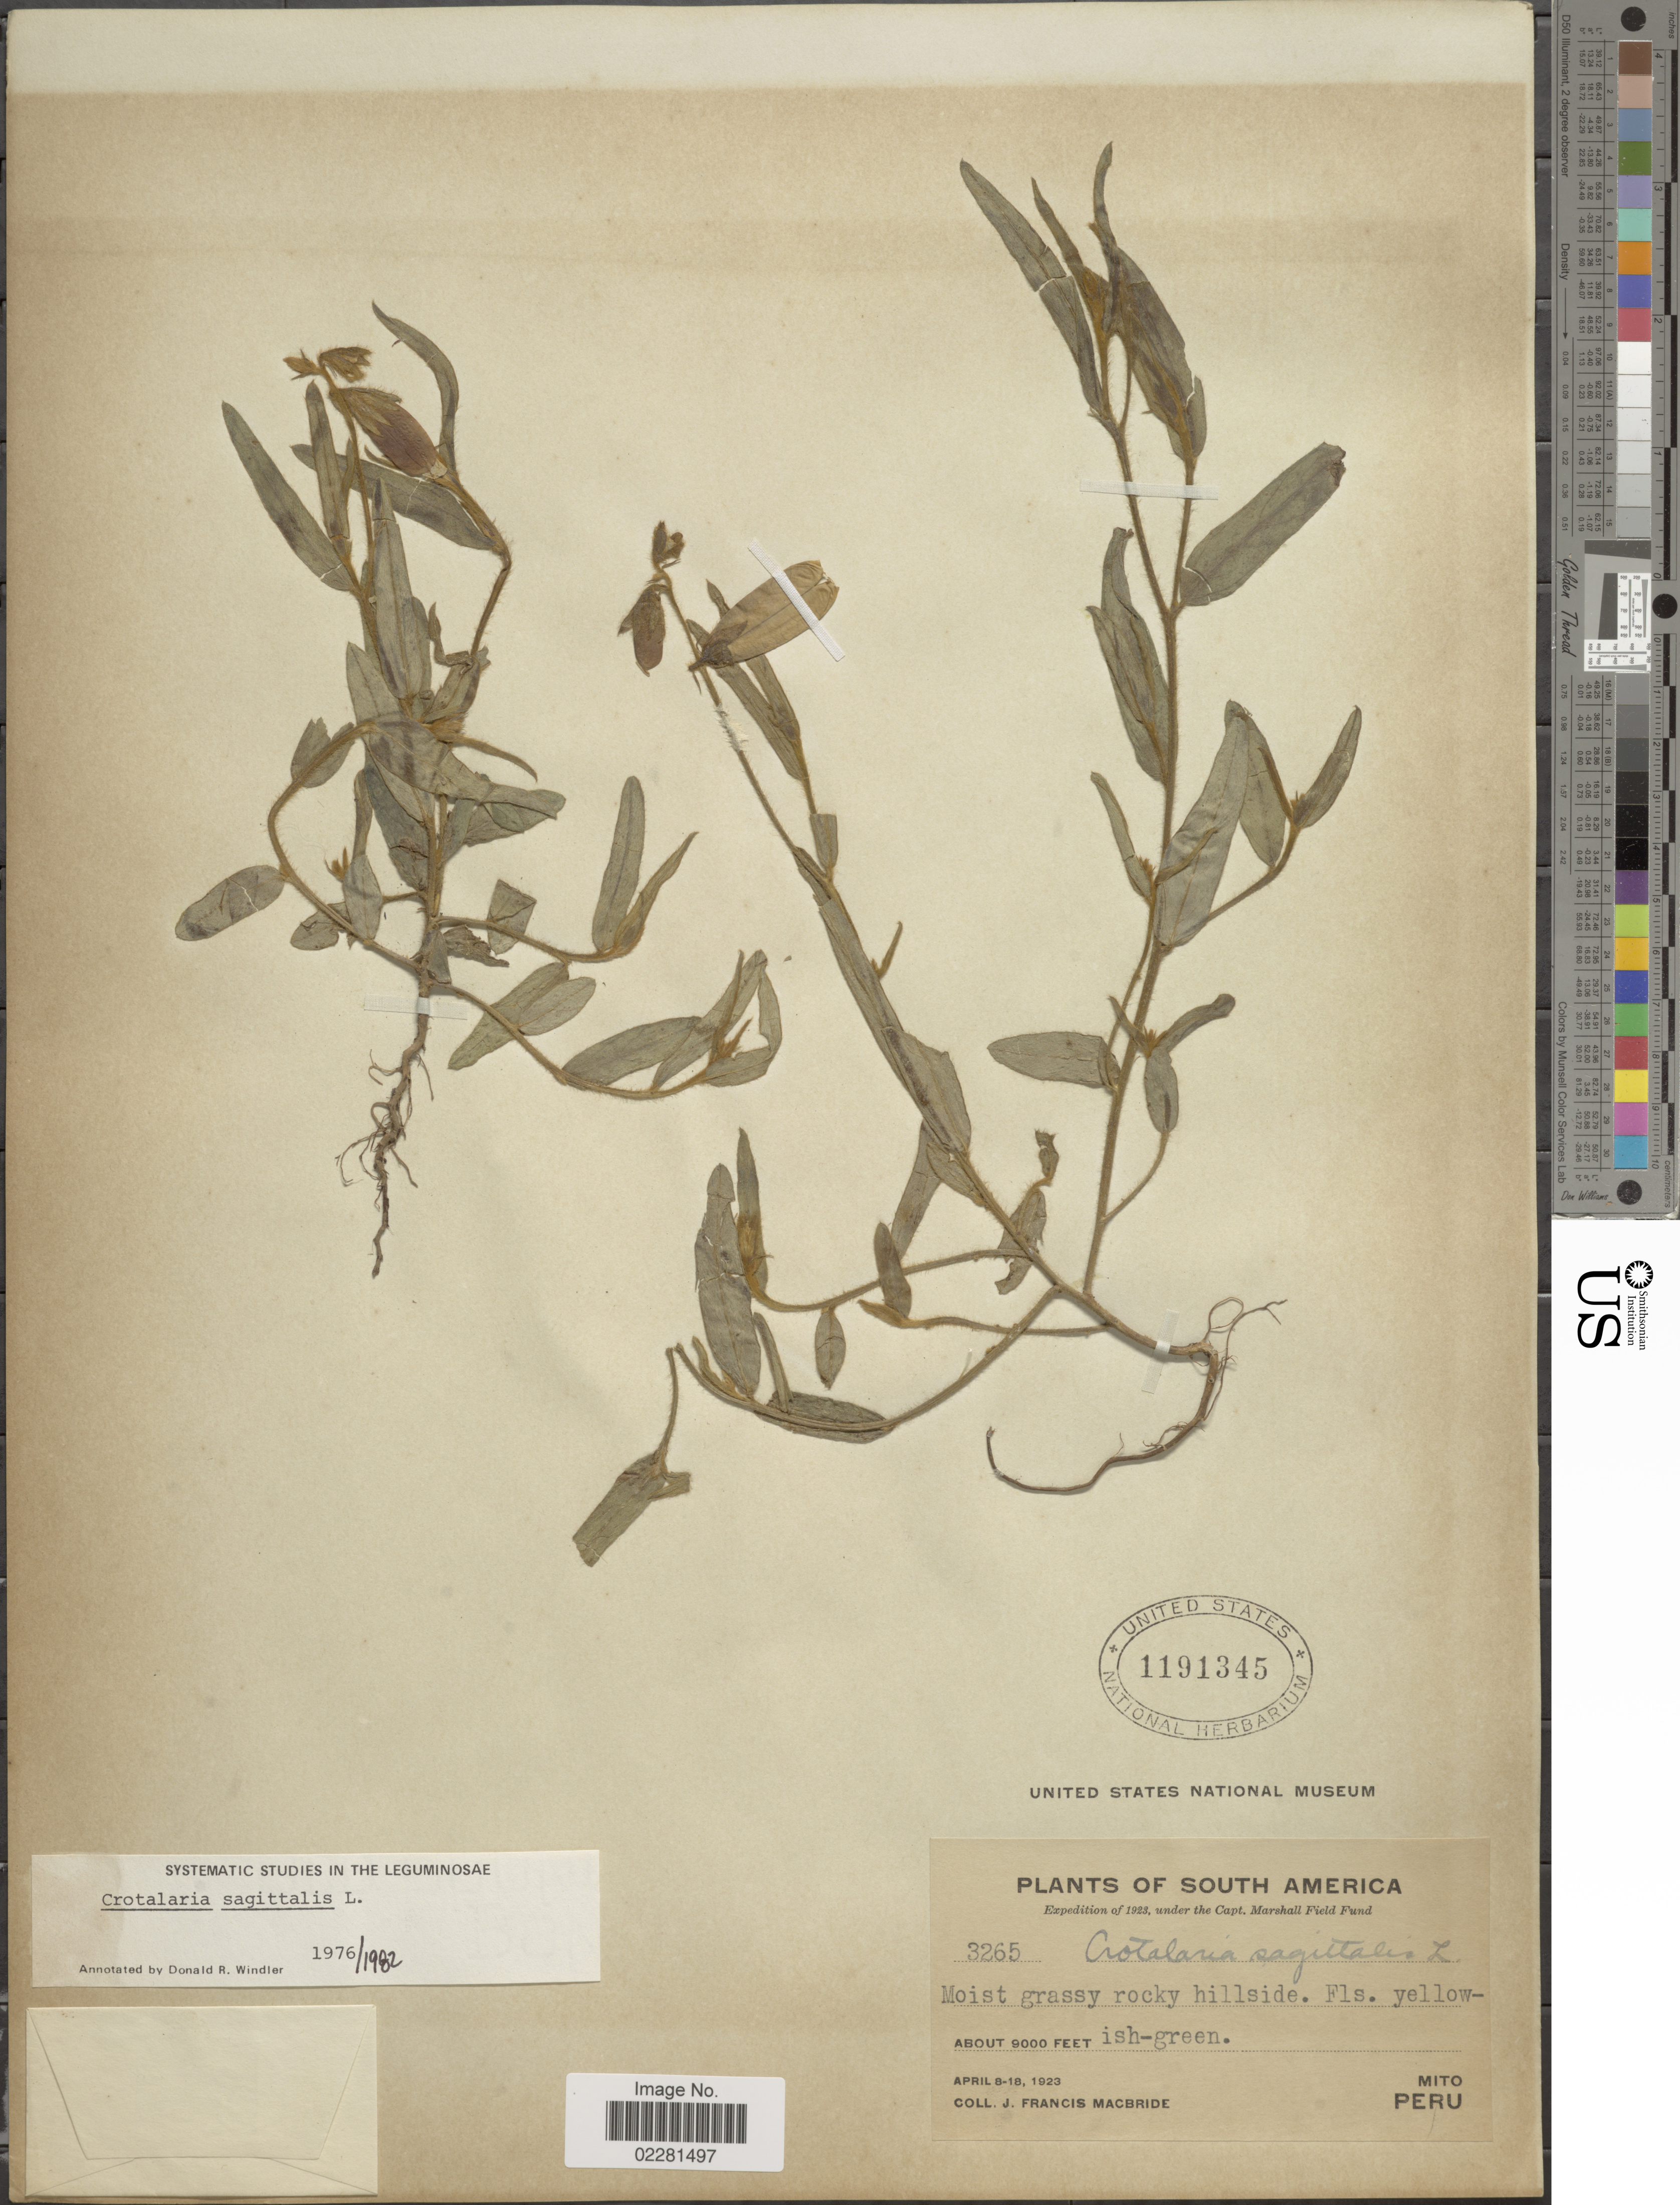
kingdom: Plantae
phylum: Tracheophyta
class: Magnoliopsida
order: Fabales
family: Fabaceae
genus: Crotalaria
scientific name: Crotalaria sagittalis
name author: L.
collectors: J. F. Macbride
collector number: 3265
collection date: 1923-04-08/1923-04-18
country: Peru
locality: Mito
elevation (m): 2743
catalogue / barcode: US 1191345